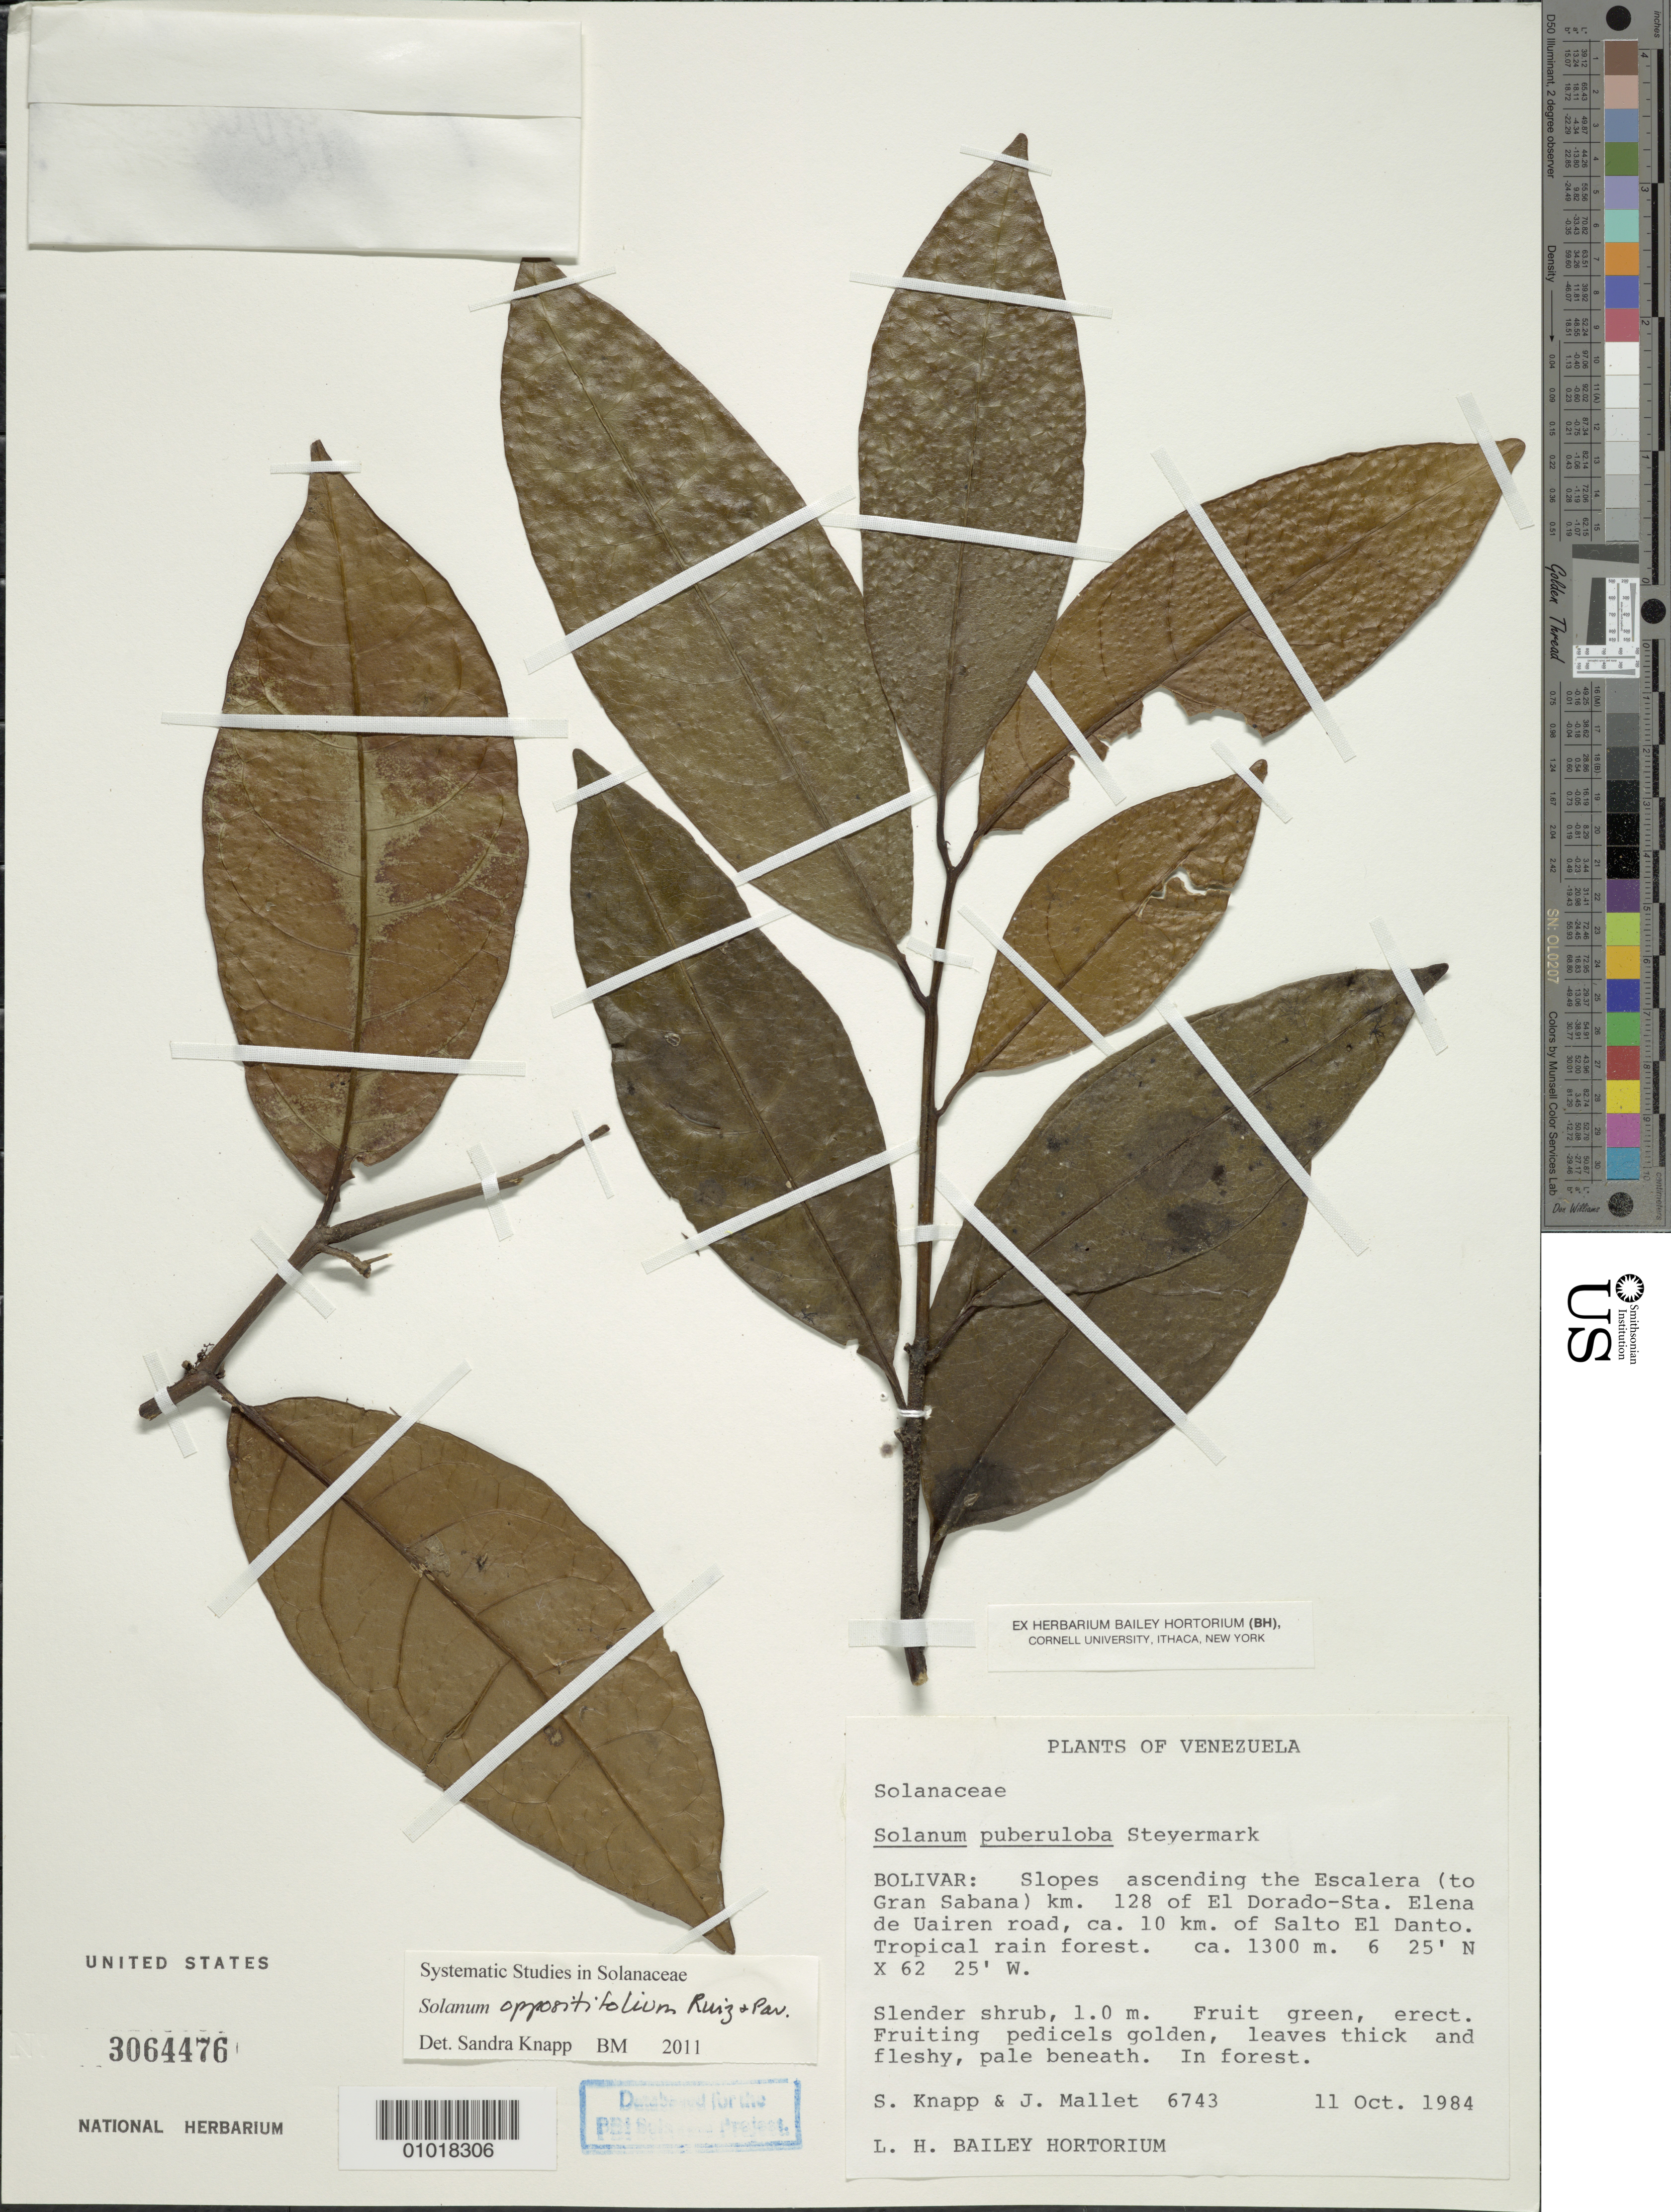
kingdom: Plantae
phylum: Tracheophyta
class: Magnoliopsida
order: Solanales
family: Solanaceae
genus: Solanum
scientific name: Solanum oppositifolium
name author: Ruiz & Pav.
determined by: Knapp, S. D.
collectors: S. Knapp & J. Mallet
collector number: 6743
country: Venezuela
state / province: Bolívar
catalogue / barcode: US 3064476